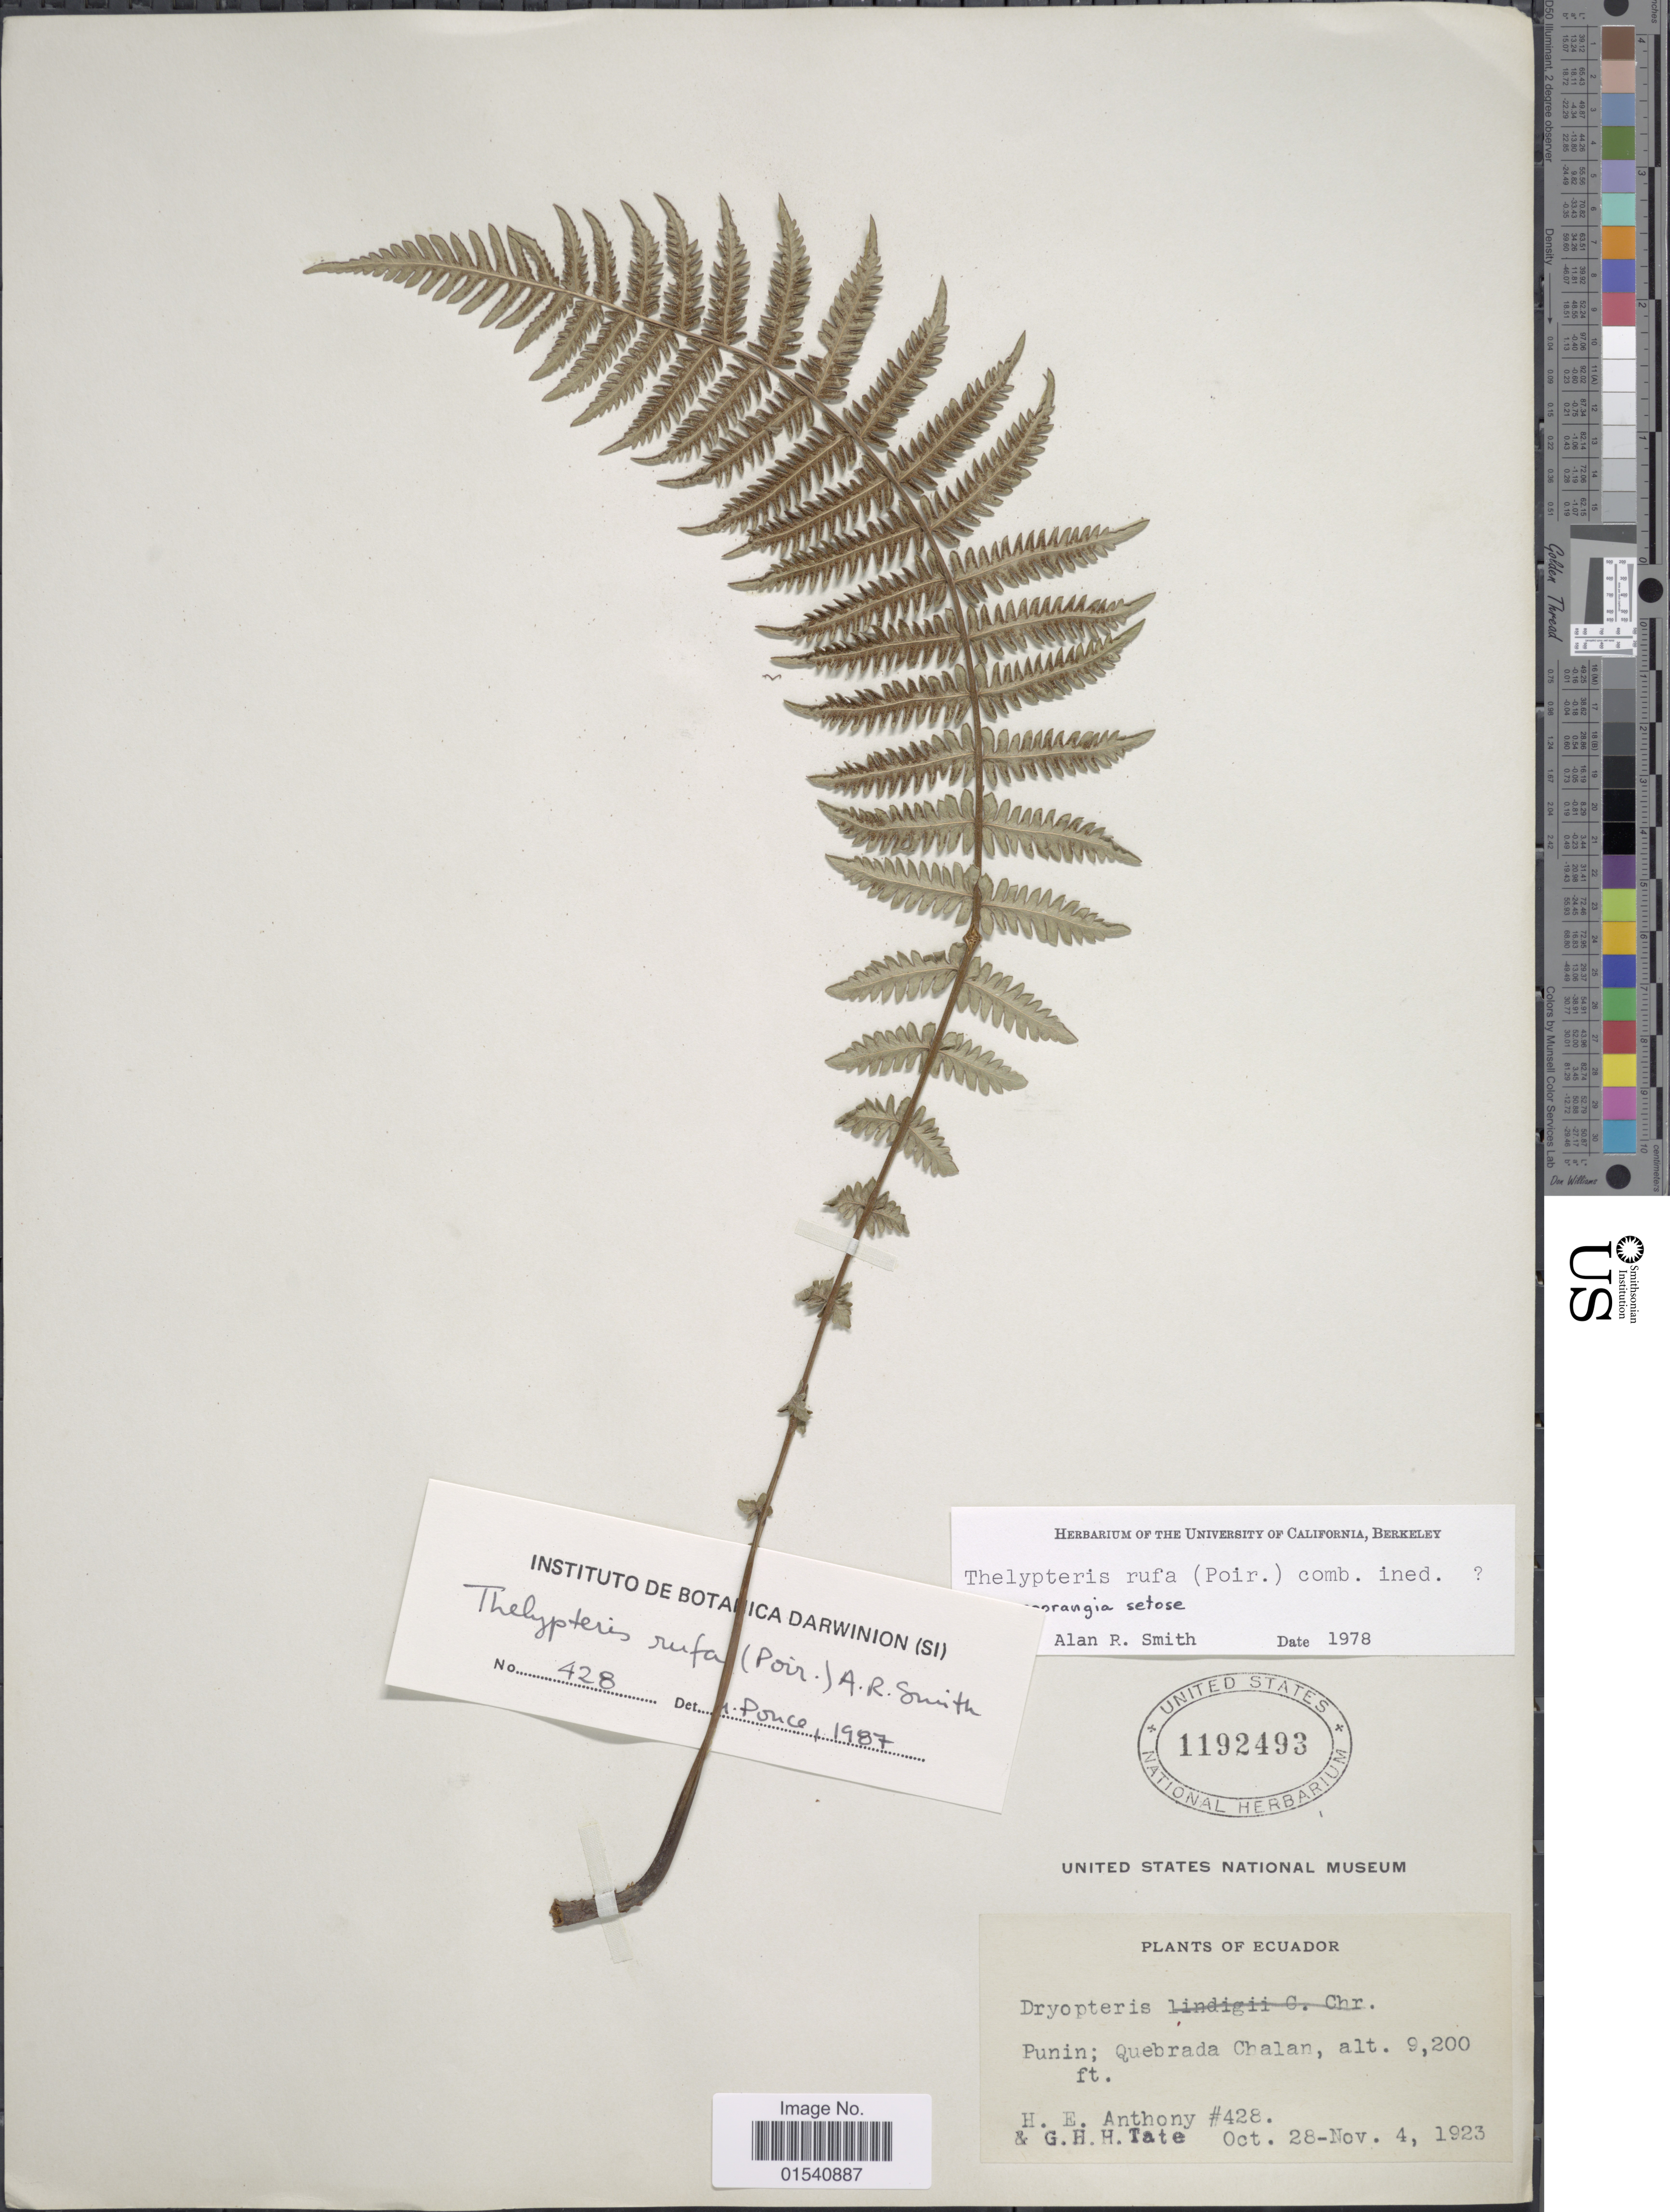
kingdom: Plantae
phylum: Tracheophyta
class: Polypodiopsida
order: Polypodiales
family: Thelypteridaceae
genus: Amauropelta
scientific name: Amauropelta rufa (Poir.) comb. nov., ined 2015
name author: (Poir.)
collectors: H. E. Anthony & G. H. H.Tate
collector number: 428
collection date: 1923-10-28/1923-11-04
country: Ecuador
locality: Punin: Quebrada Chalan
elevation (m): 2804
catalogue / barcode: US 1192493